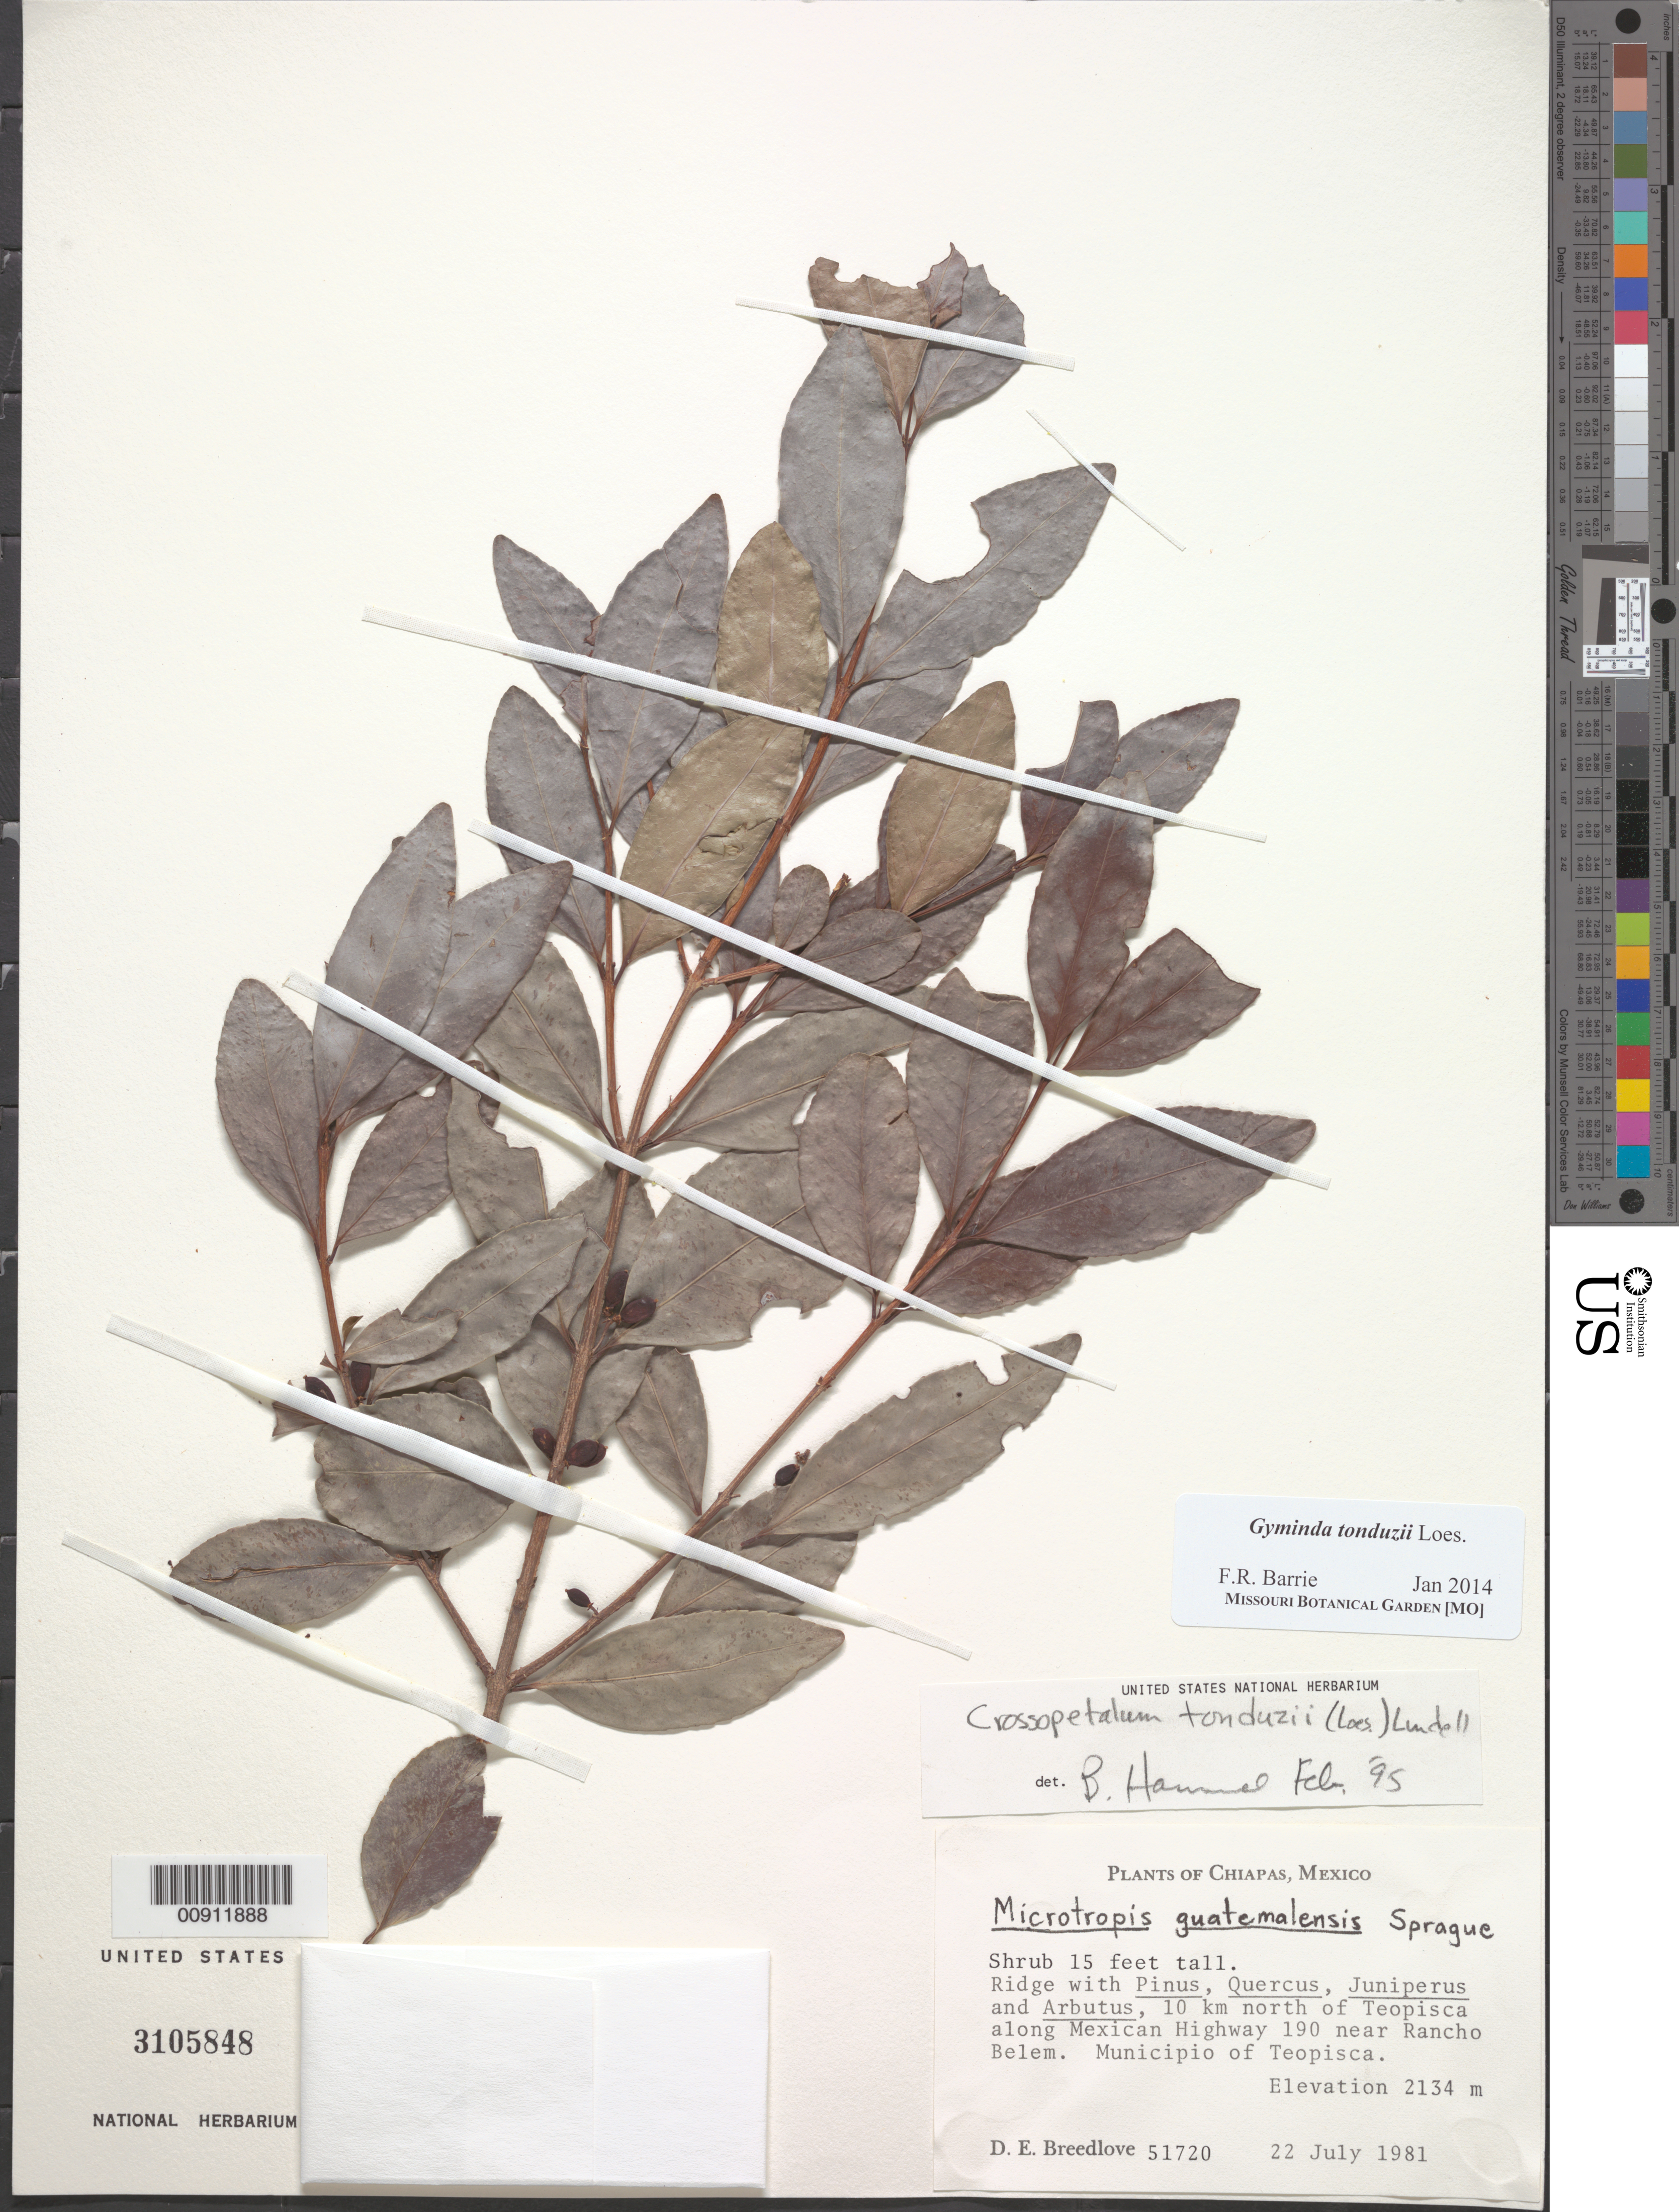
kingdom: Plantae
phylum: Tracheophyta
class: Magnoliopsida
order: Celastrales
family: Celastraceae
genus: Crossopetalum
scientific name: Crossopetalum tonduzii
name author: (Loes.) Lundell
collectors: D. E. Breedlove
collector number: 51720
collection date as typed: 22 Jul 1981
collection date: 1981-07-22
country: Mexico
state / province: Chiapas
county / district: Teopisca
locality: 10 km north of Teopisca along Mexican Highway 190 near Rancho Belem. Municipio of Teopisca, Chiapas.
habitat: Ridge with Pinus, Quercus, Juniperus and Arbutus.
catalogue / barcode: US 3105848